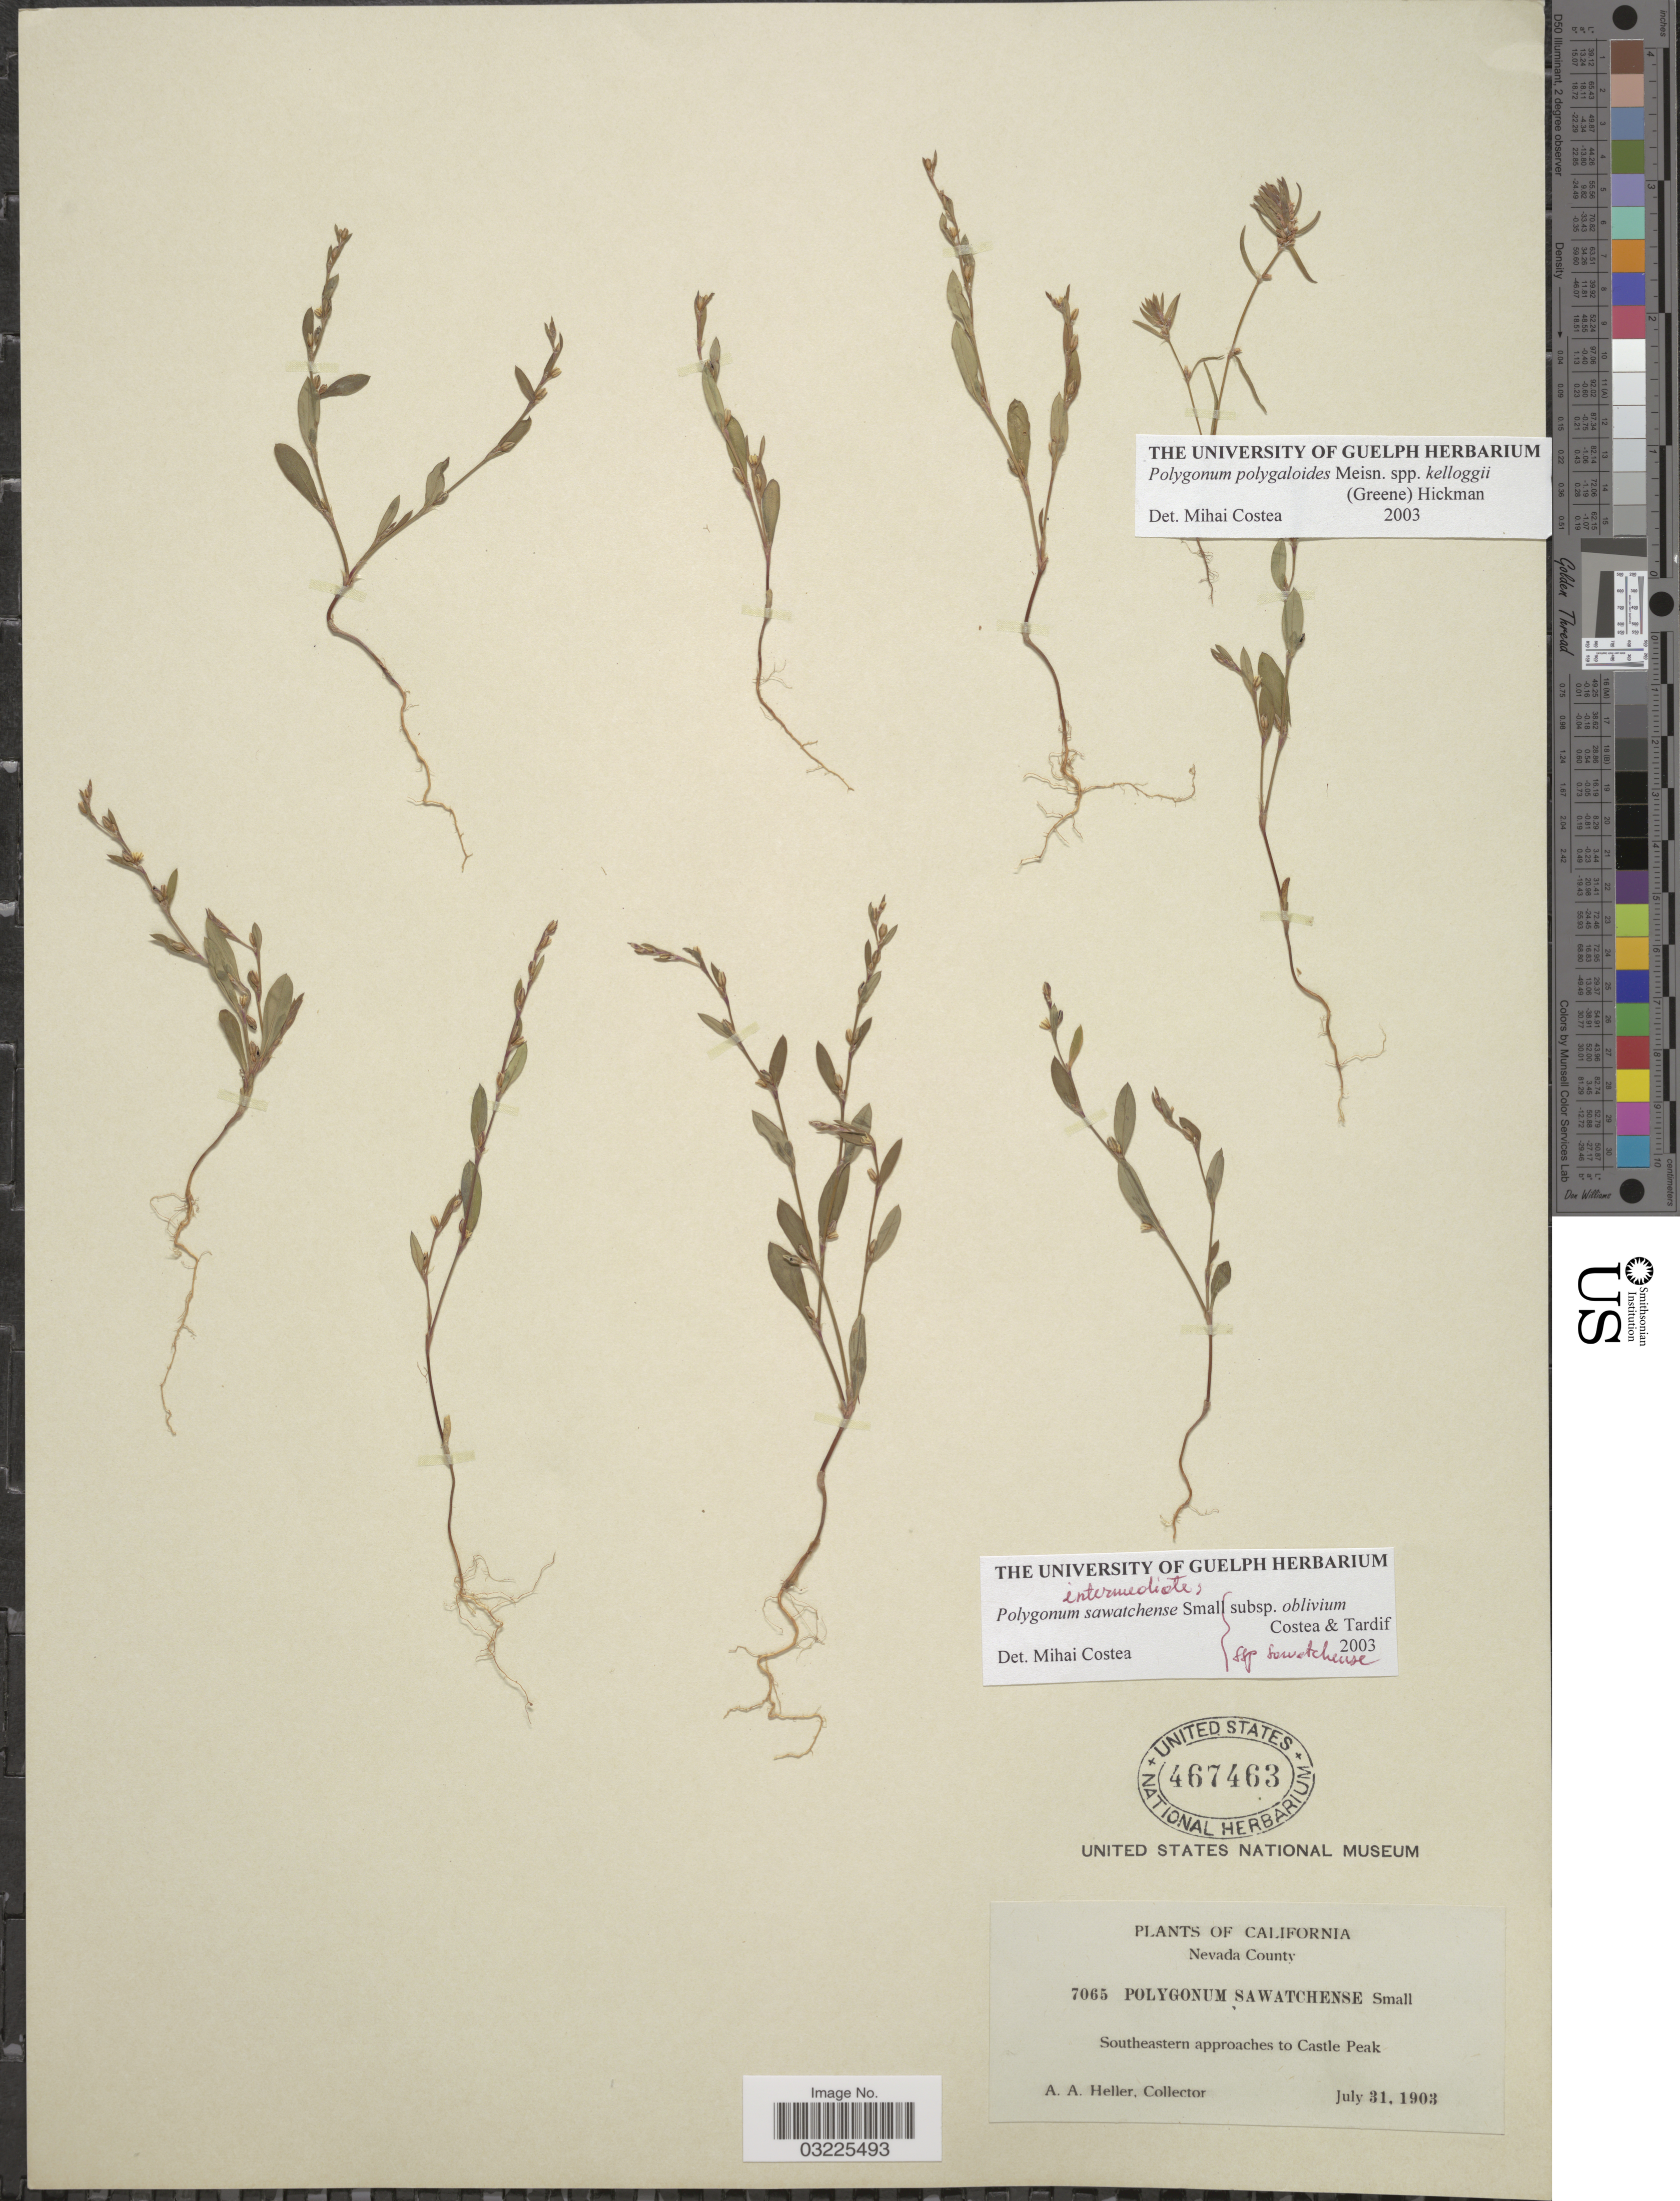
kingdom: Plantae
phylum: Tracheophyta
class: Magnoliopsida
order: Caryophyllales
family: Polygonaceae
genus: Polygonum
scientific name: Polygonum sawatchense subsp. oblivium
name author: Costea & Tardif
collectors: A. A. Heller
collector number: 7065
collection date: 1903-07-31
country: United States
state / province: California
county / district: Nevada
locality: Southeastern approaches to Castle Peak. Nevada County.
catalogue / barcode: US 467463